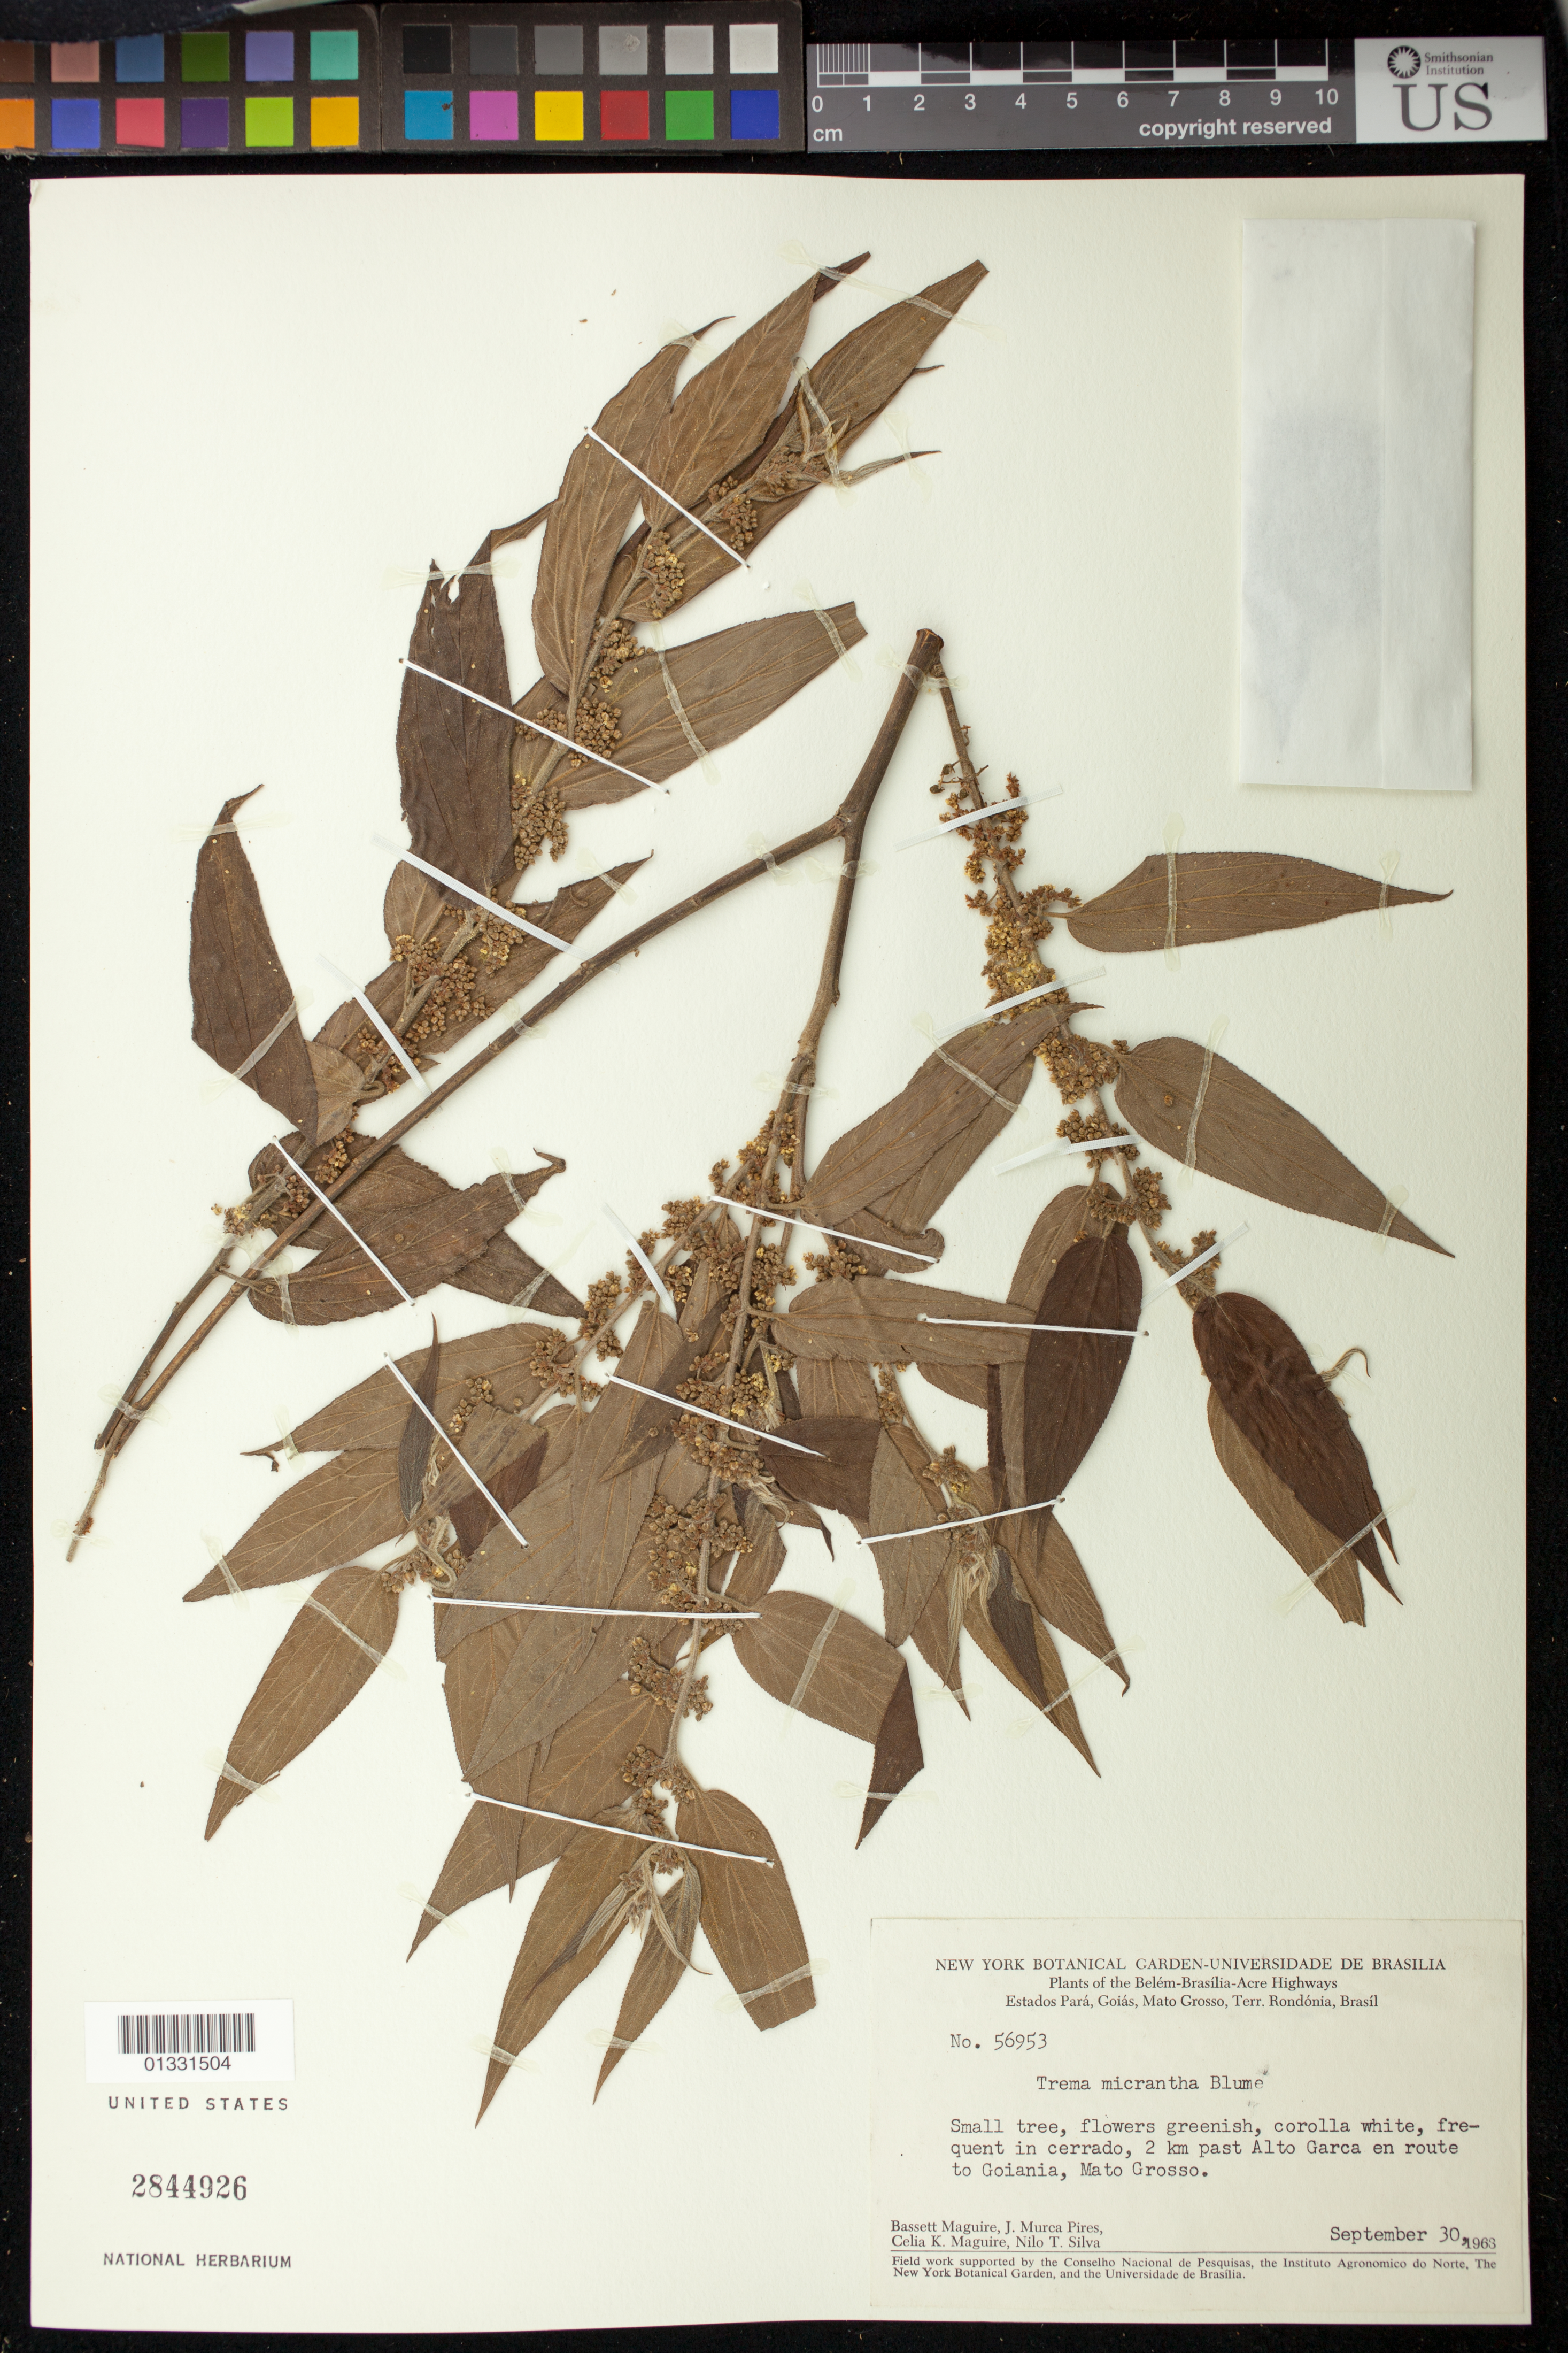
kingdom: Plantae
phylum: Tracheophyta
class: Magnoliopsida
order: Rosales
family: Cannabaceae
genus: Trema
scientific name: Trema micranthum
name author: (L.) Blume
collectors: B. Maguire, J. M. Pires, C. K. Maguire & N. T. Silva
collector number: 56953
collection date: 1963-09-30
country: Brazil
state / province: Mato Grosso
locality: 2 km past Alto Garca en route to Goiânia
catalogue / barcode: US 2844926